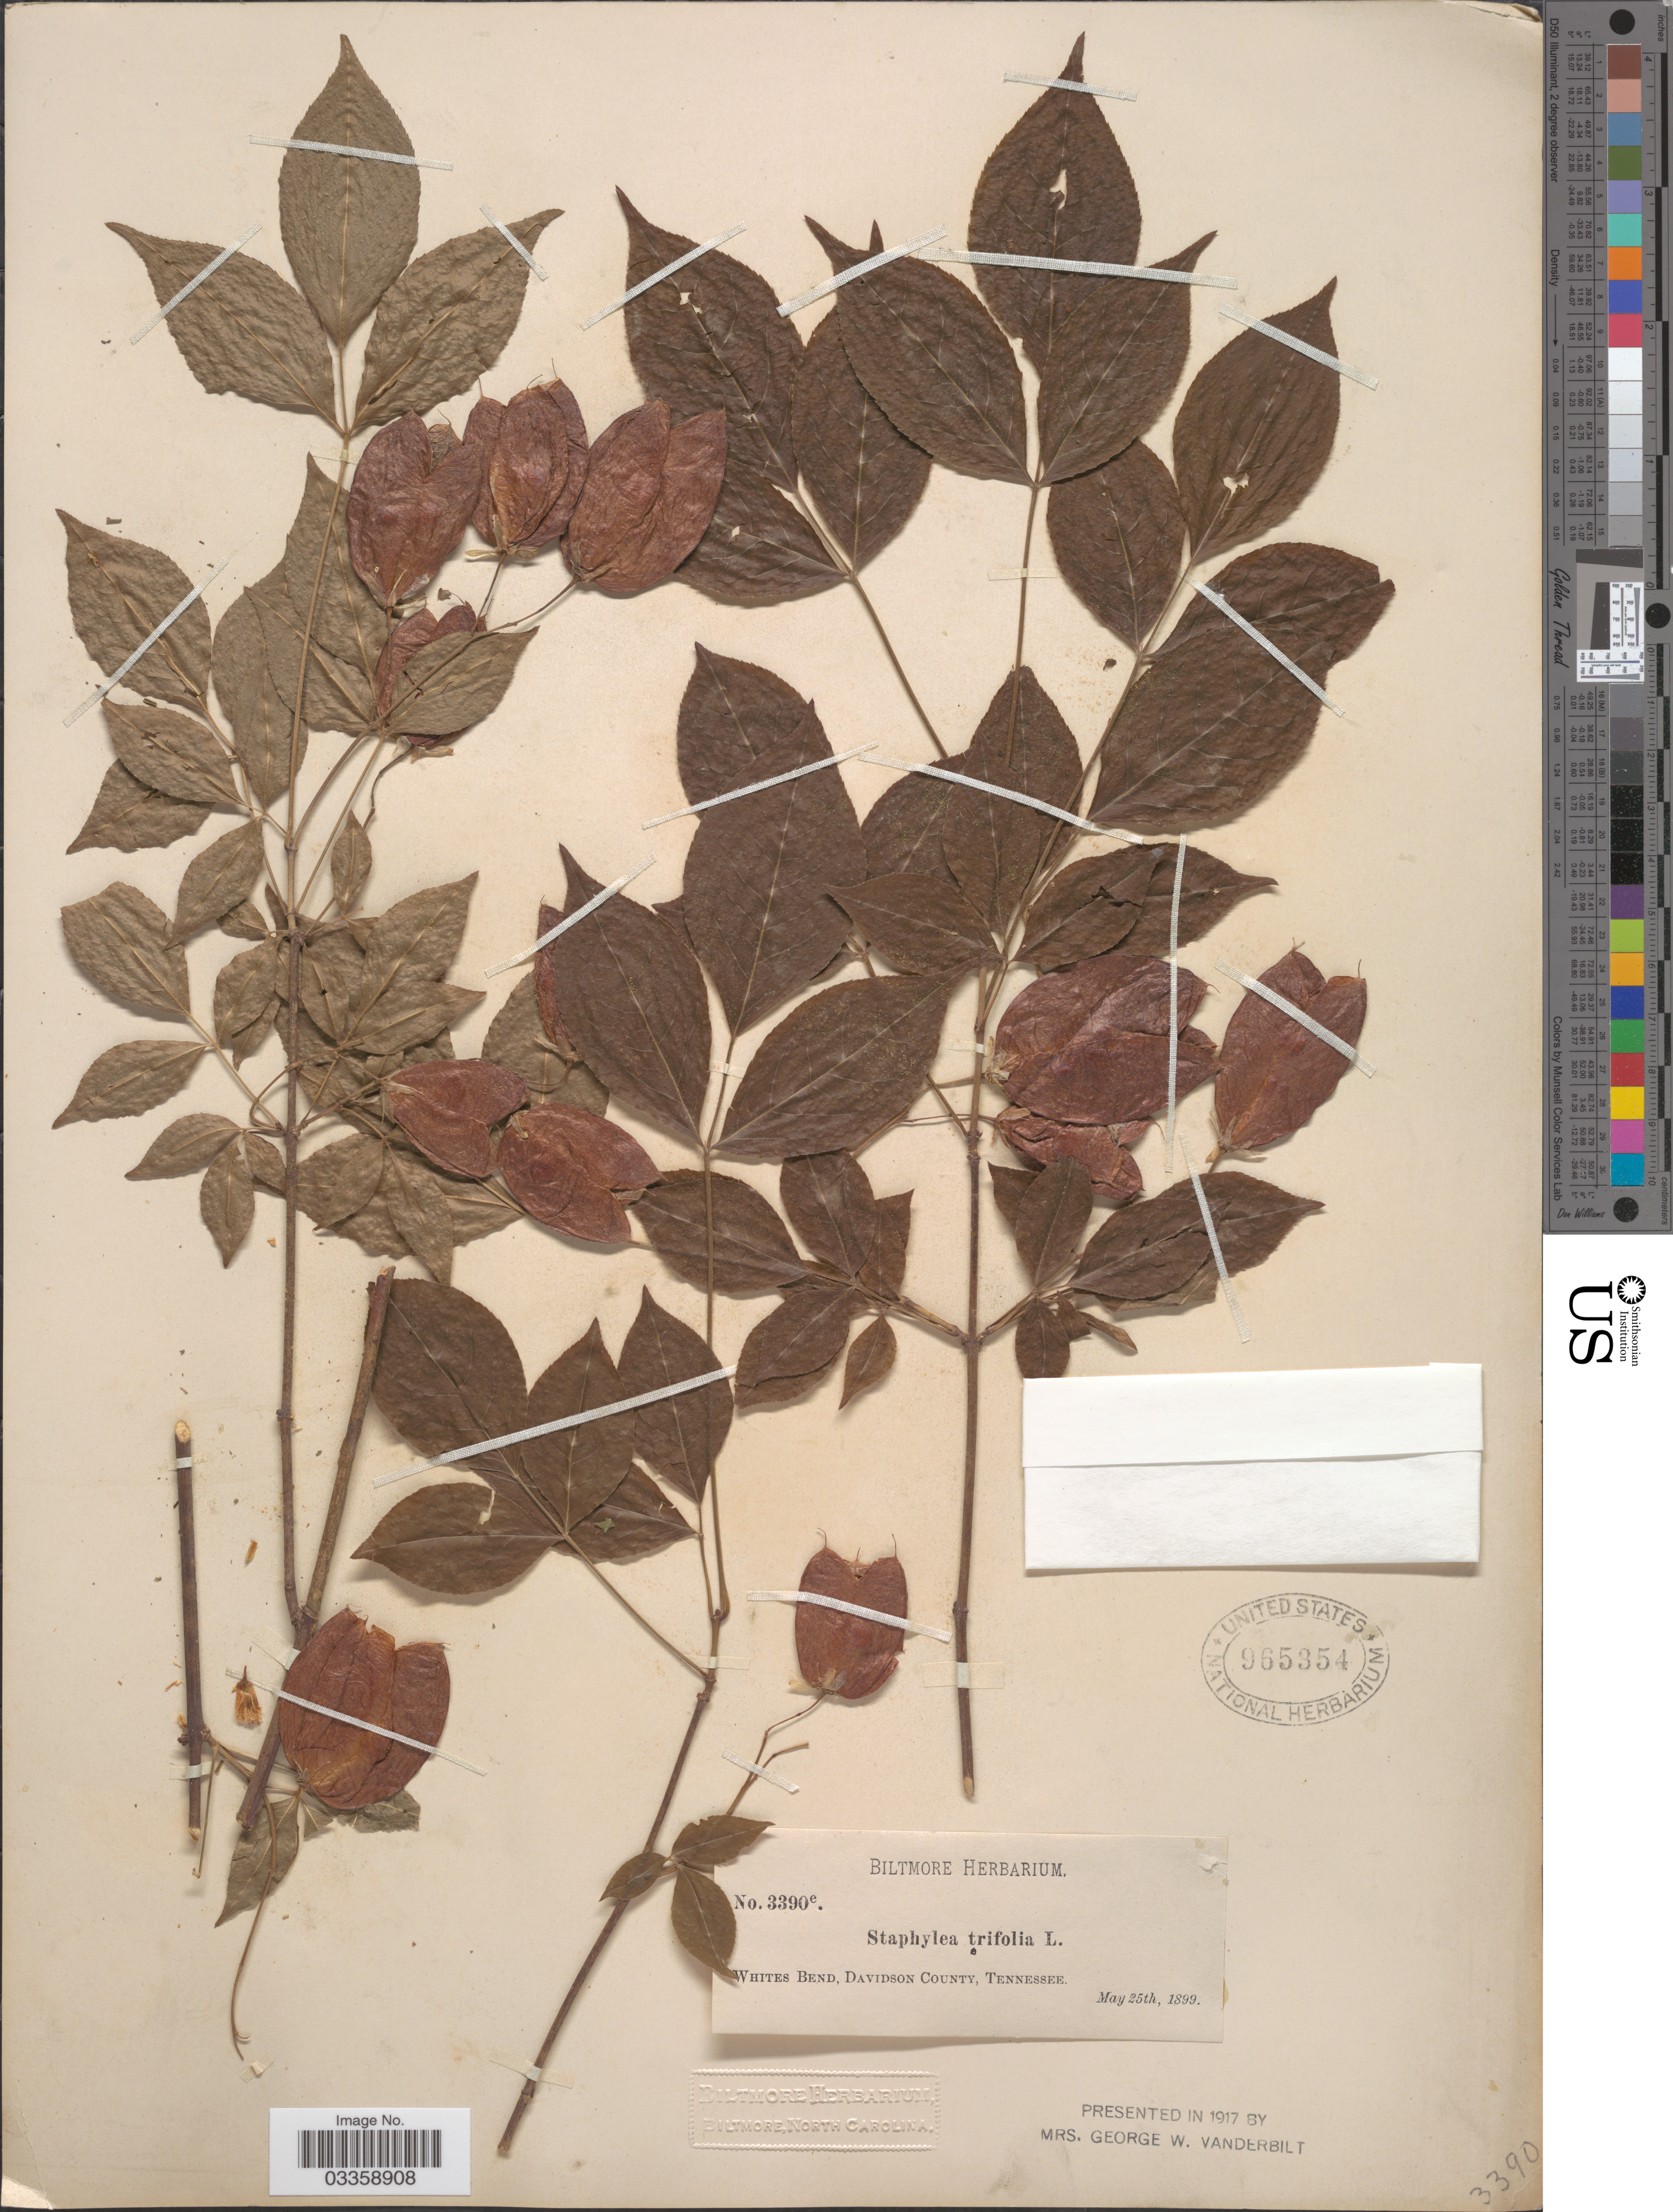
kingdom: Plantae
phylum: Tracheophyta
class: Magnoliopsida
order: Crossosomatales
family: Staphyleaceae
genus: Staphylea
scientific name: Staphylea trifolia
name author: L.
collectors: ex herb. Biltmore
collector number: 3390e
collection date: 1899-05-25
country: United States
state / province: Tennessee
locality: Whites Bend, Davidson County.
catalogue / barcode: US 965354